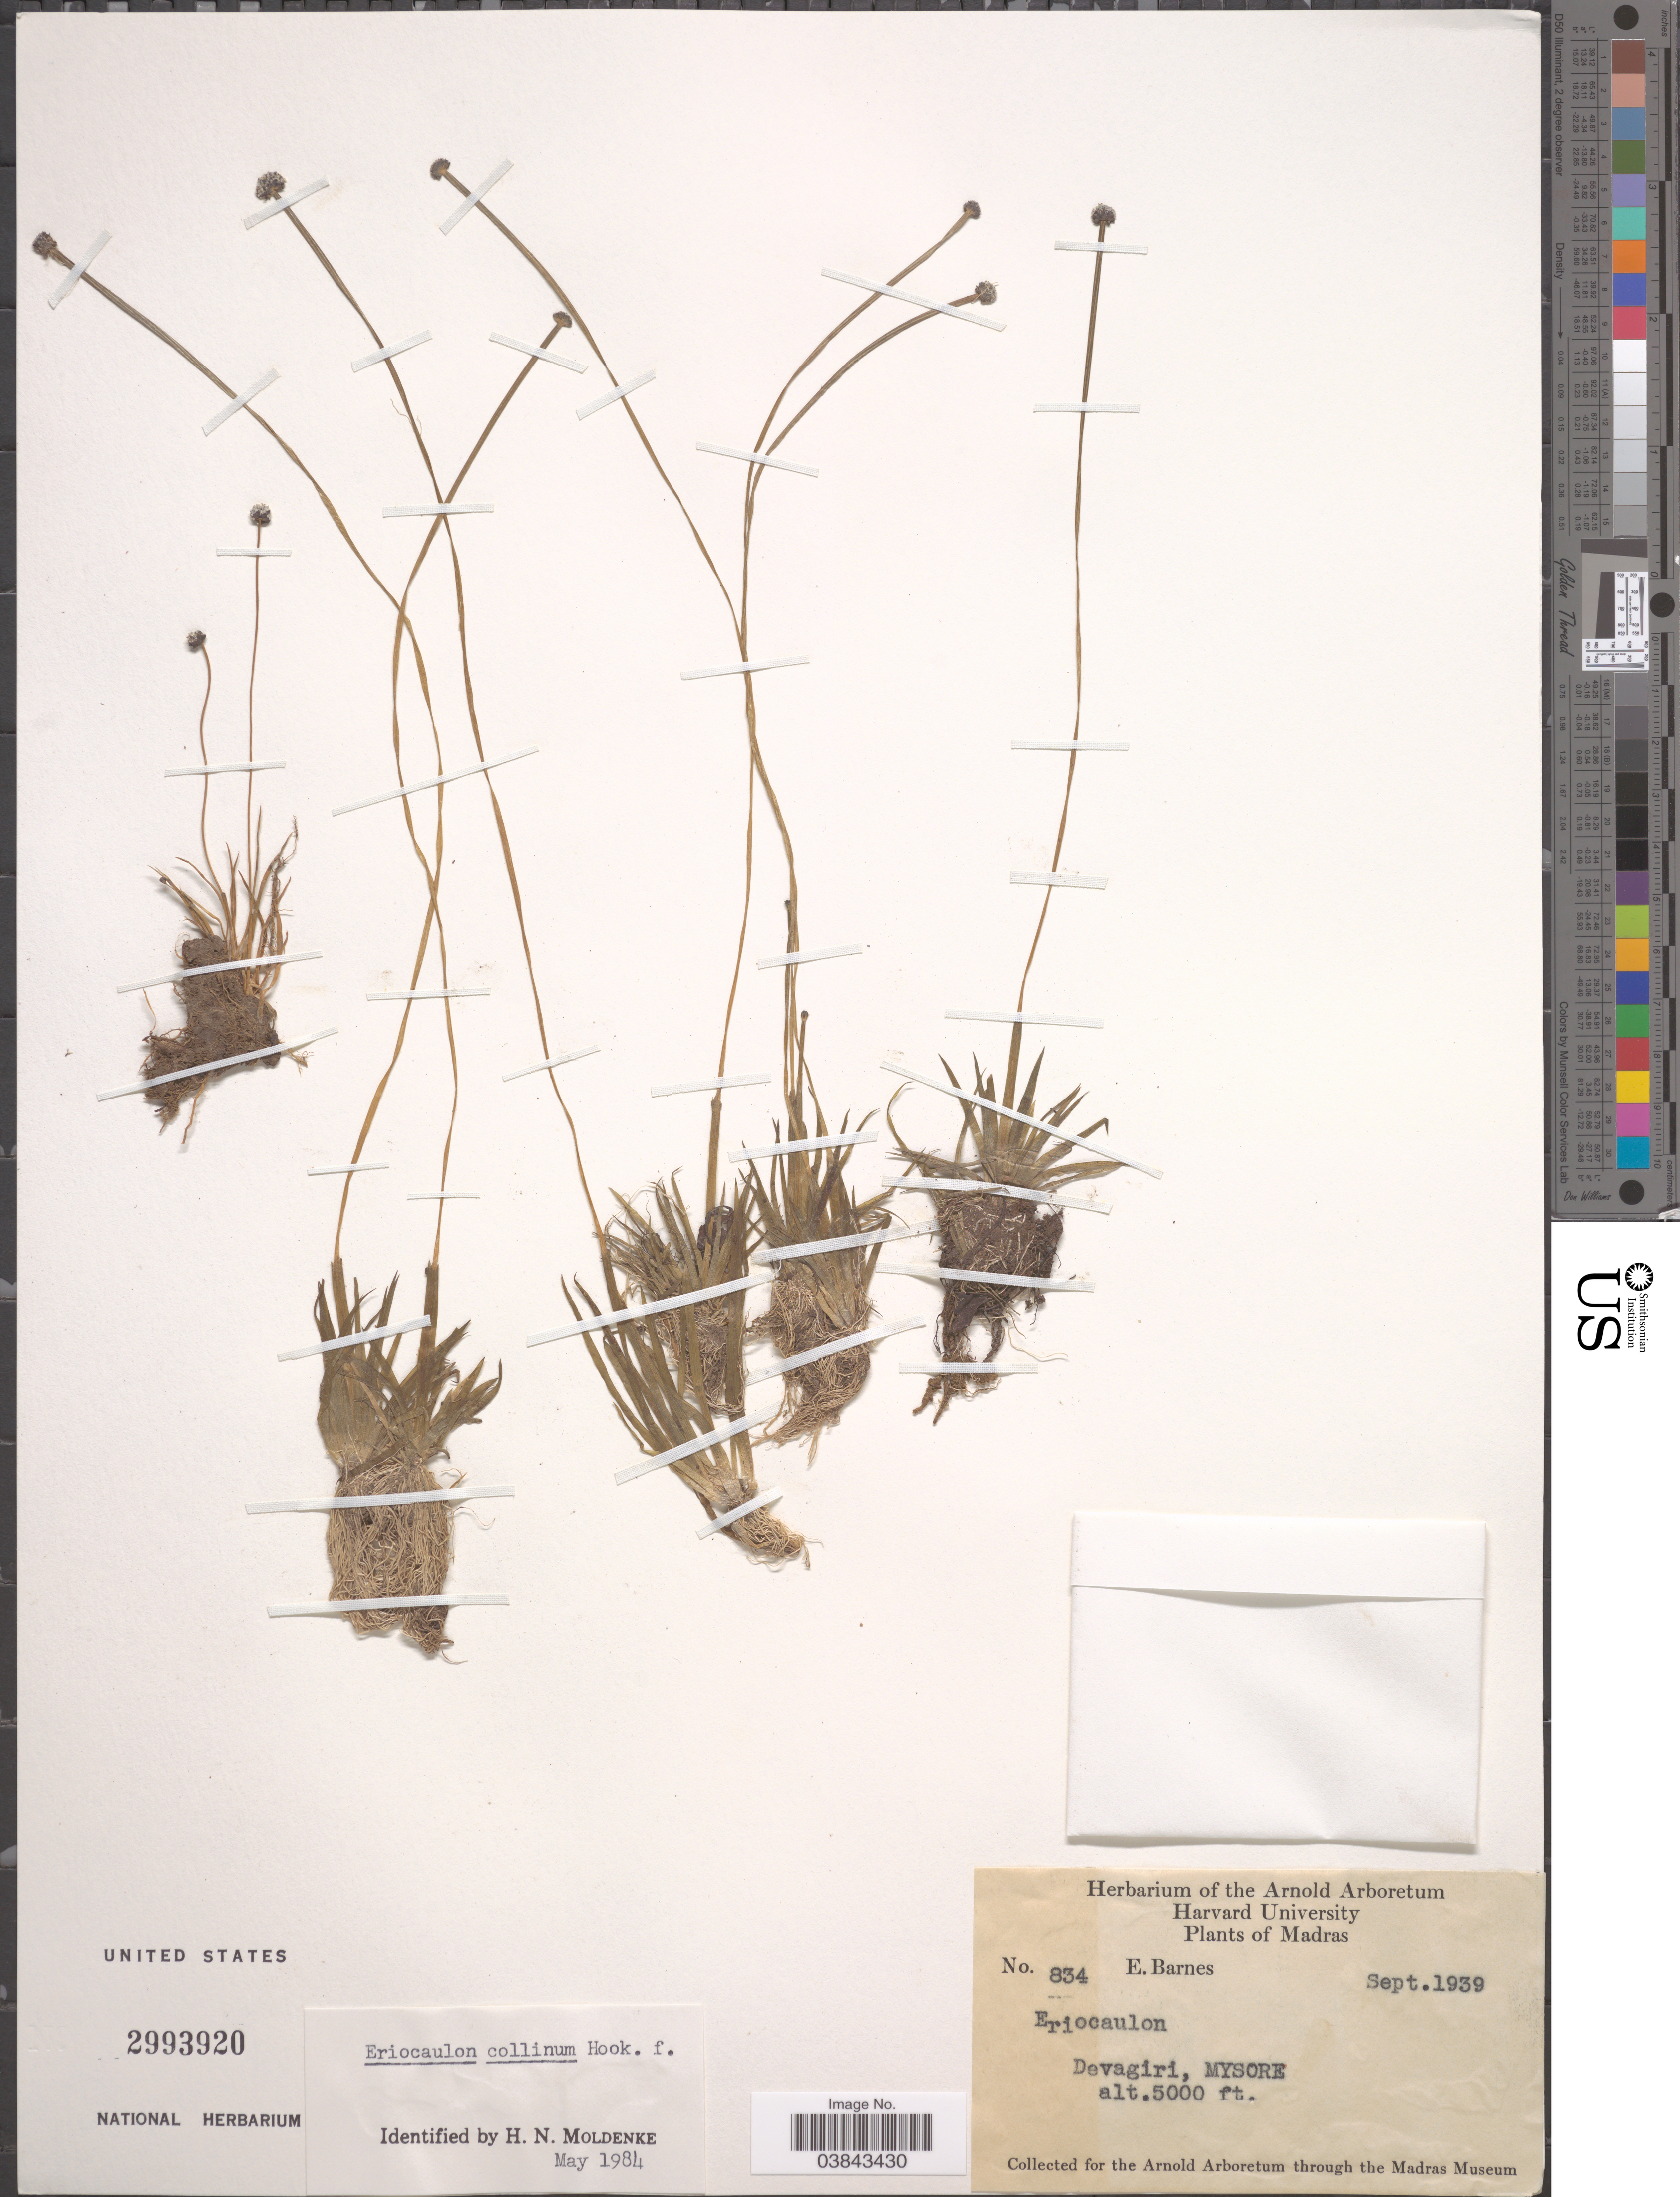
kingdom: Plantae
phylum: Tracheophyta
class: Liliopsida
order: Poales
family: Eriocaulaceae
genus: Eriocaulon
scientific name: Eriocaulon collinum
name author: Hook. f.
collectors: E. Barnes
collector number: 834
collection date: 1939-09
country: India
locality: Madras. Devagiri, Mysore.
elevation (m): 1524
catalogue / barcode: US 2993920